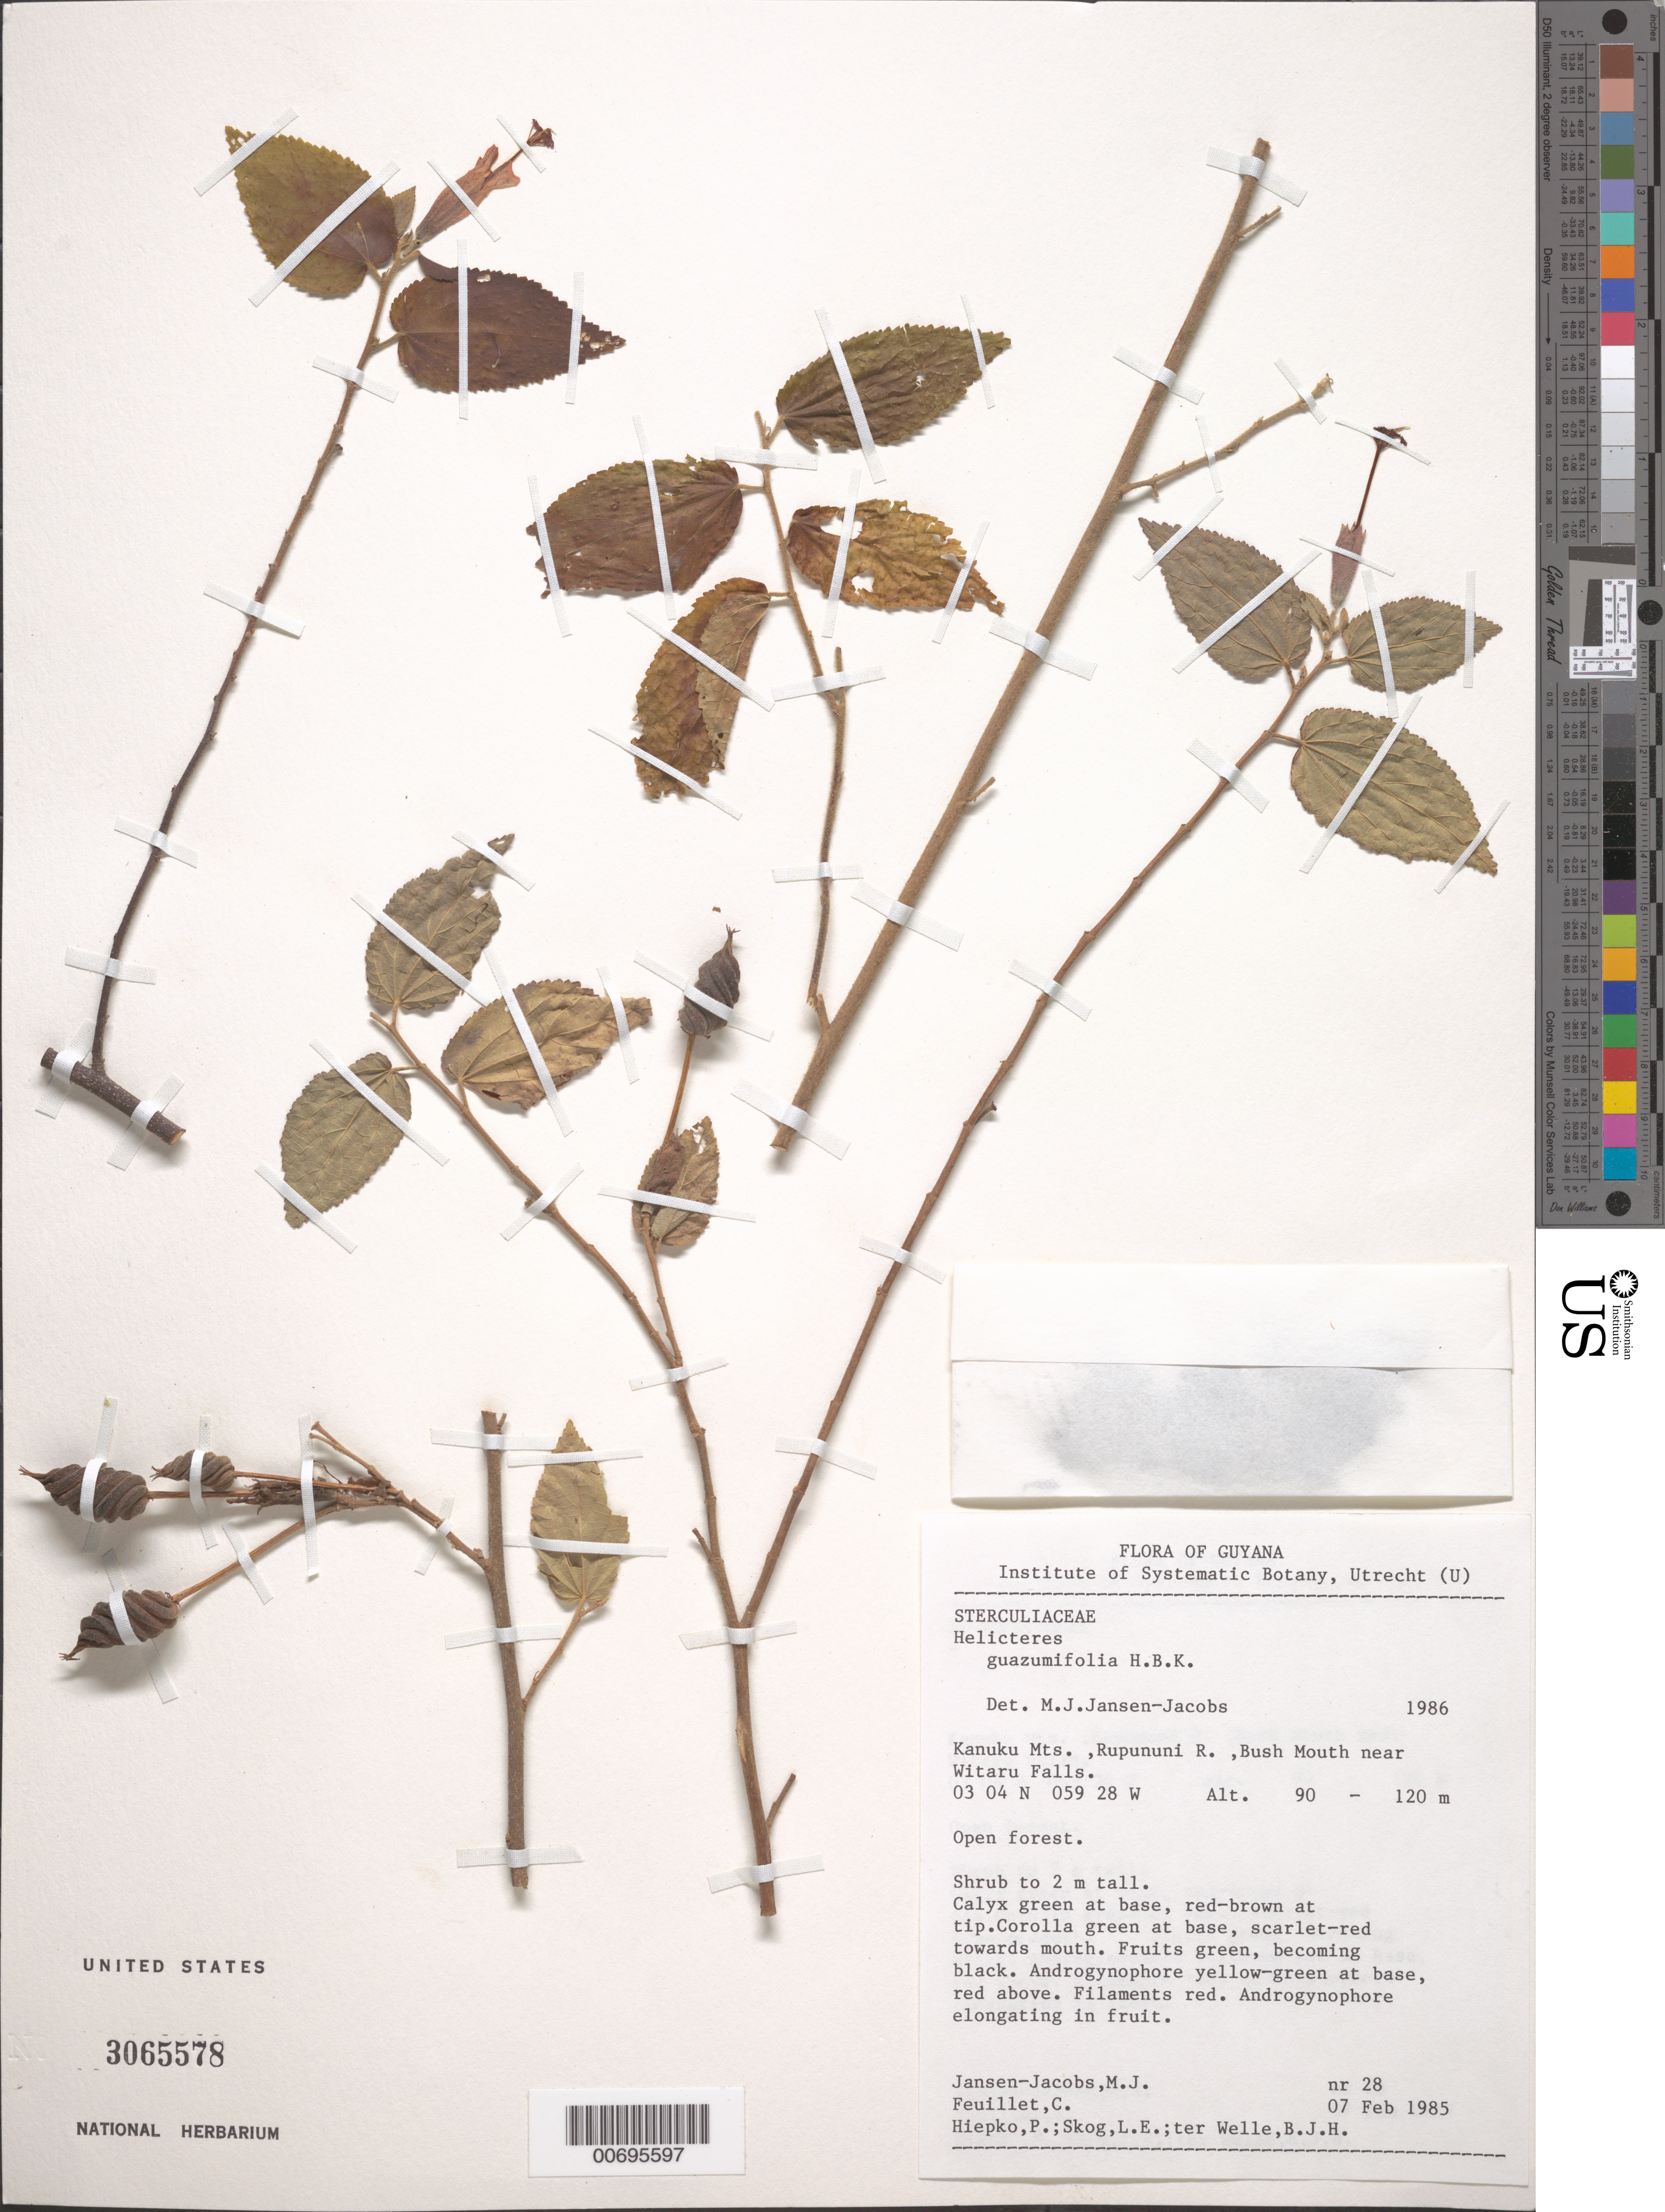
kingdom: Plantae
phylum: Tracheophyta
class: Magnoliopsida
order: Malvales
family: Malvaceae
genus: Helicteres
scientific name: Helicteres guazumifolia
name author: Kunth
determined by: Jansen-Jacobs, M. J., (U), Nationaal Herbarium Nederland, Utrecht University branch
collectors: M. J. Jansen-Jacobs, C. Feuillet, P. H. Hiepko, L. E. Skog & B. Welle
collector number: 28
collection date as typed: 7-Feb-85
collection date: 1985-02-07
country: Guyana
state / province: U. Takutu-U. Essequibo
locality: Kanuku Mts., Rupununi R., Bush Mouth near Witaru Falls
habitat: Open forest.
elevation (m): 90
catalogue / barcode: US 3065578